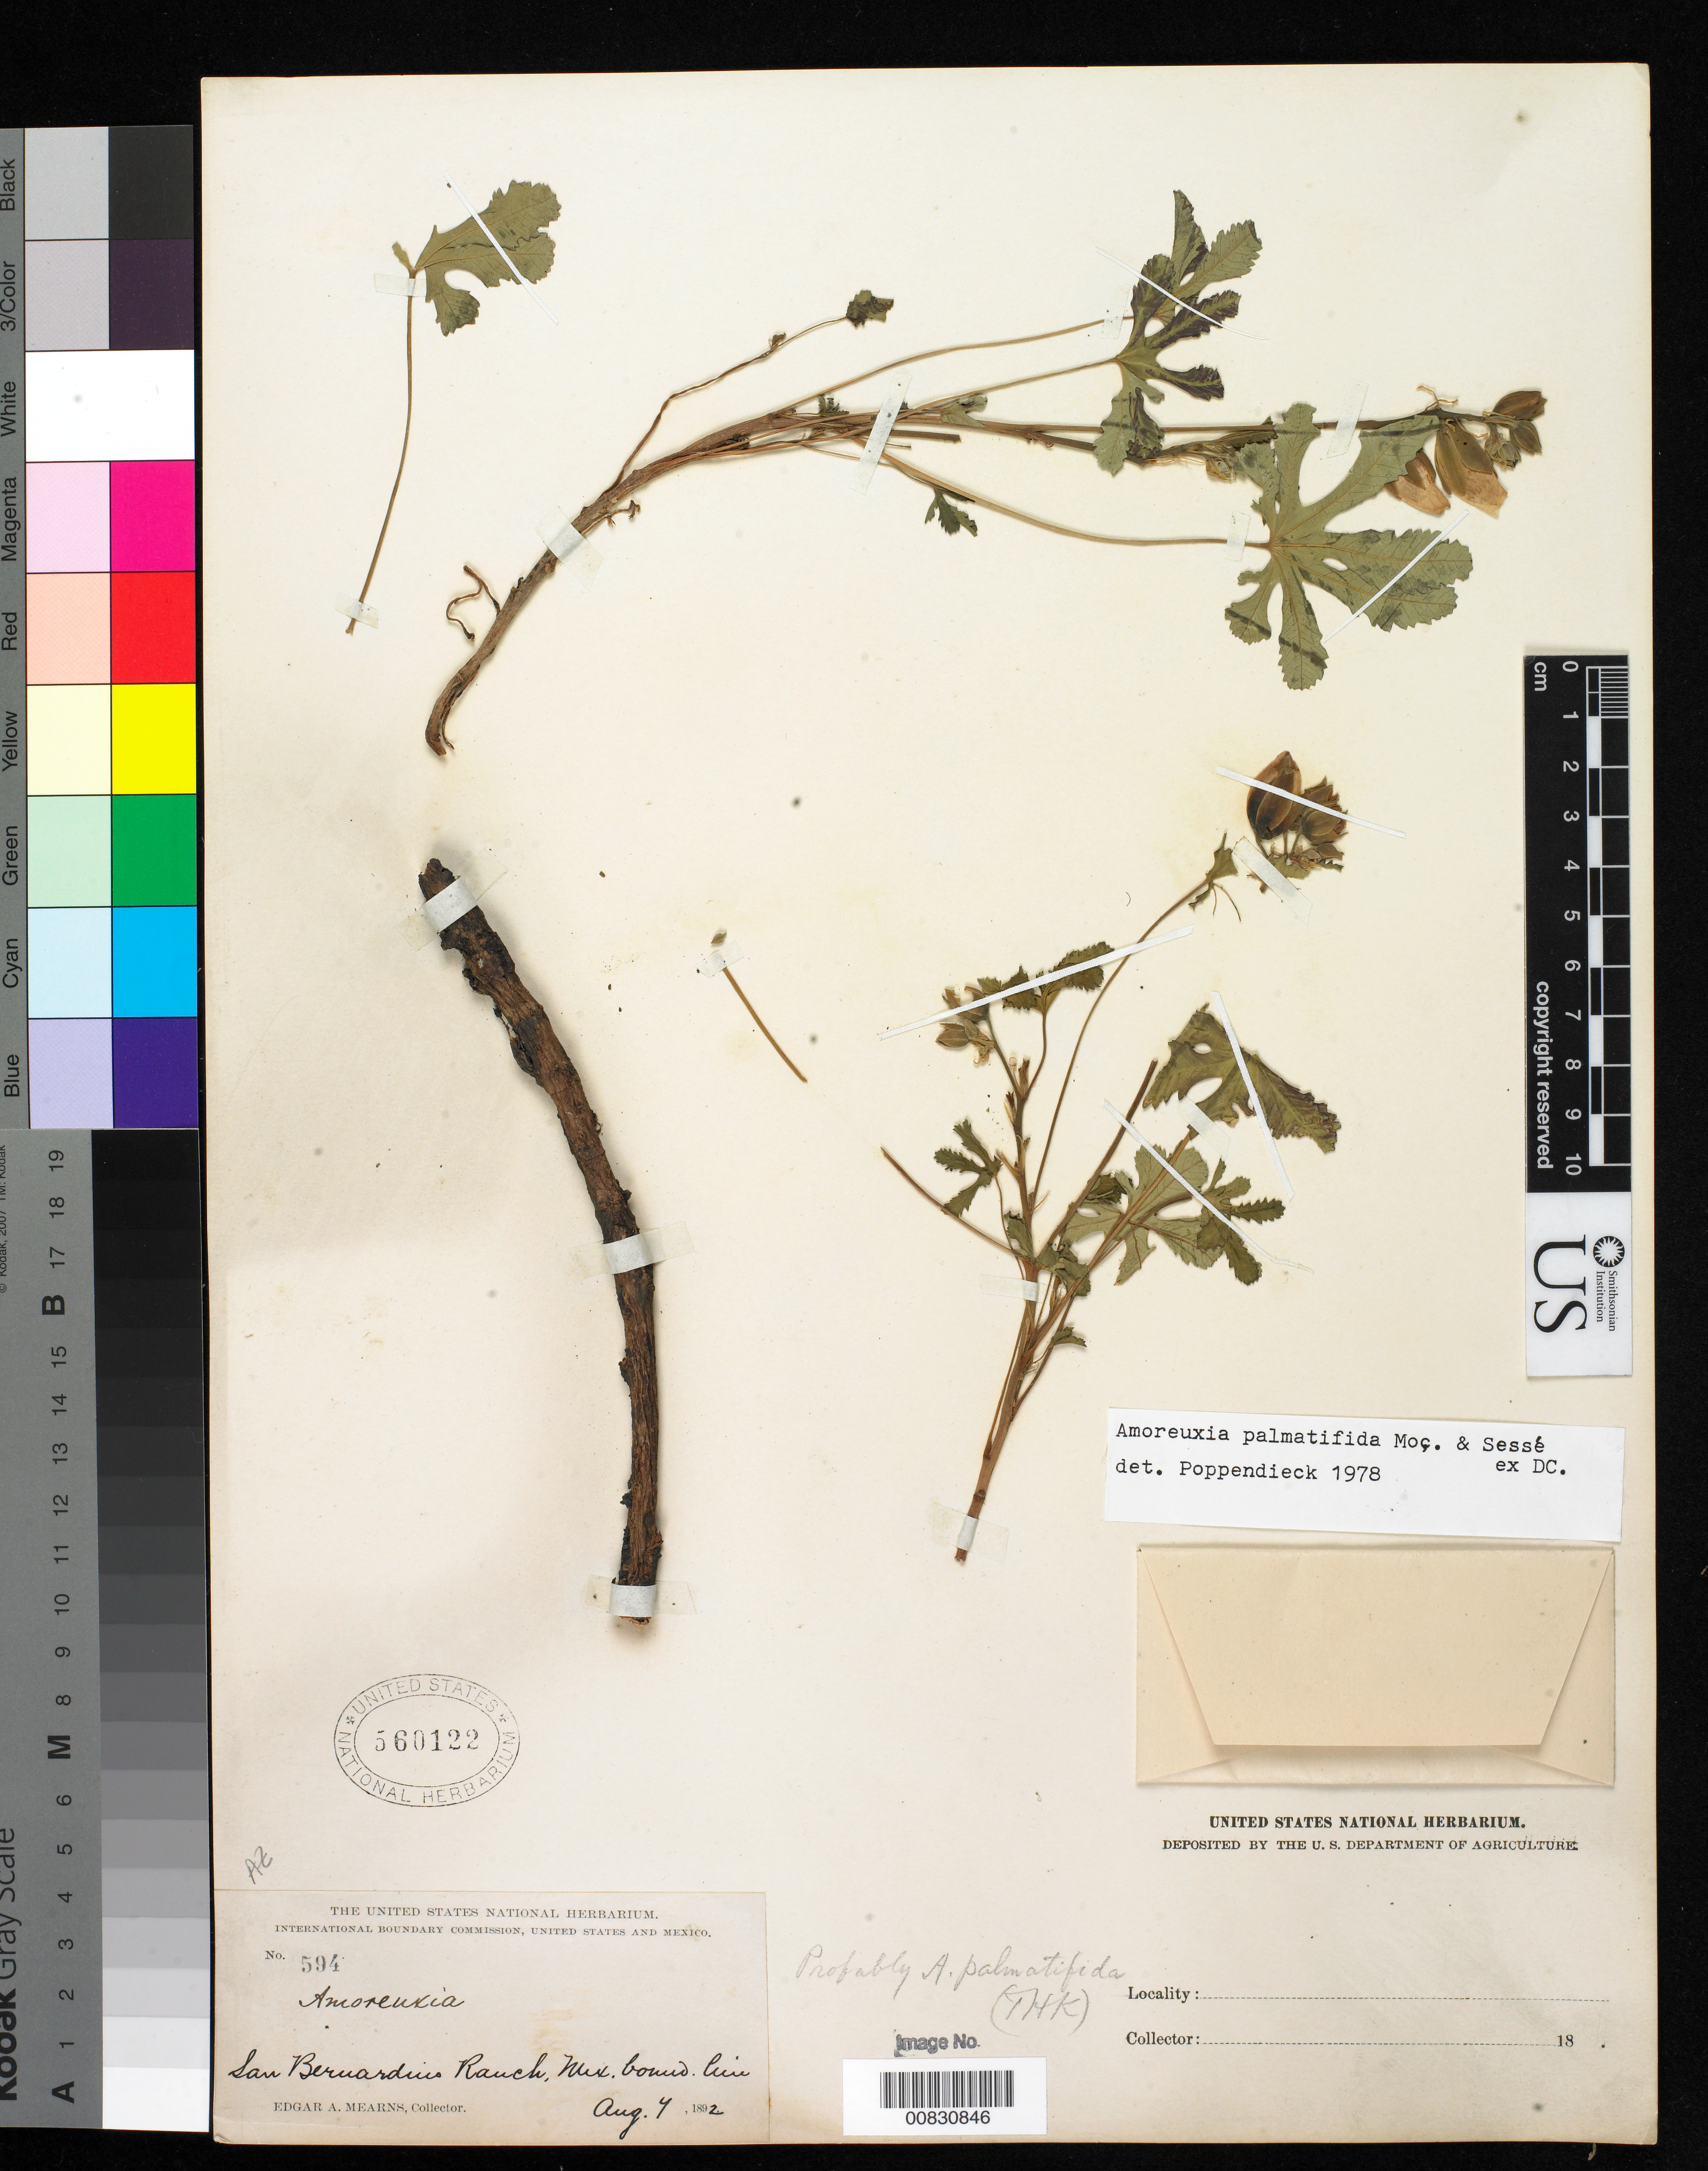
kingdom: Plantae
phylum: Tracheophyta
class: Magnoliopsida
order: Malvales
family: Cochlospermaceae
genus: Amoreuxia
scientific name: Amoreuxia palmatifida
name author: Moc. & Sessé ex DC.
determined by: Poppendieck, H.-H., (HBG), Institut fur Allgemeine Botanik und Botanischer Garten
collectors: E. A. Mearns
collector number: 594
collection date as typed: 07 Aug 1892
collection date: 1892-08-07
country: United States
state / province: Arizona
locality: San Bernardino Ranch, Mexican Boundary Line.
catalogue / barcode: US 560122